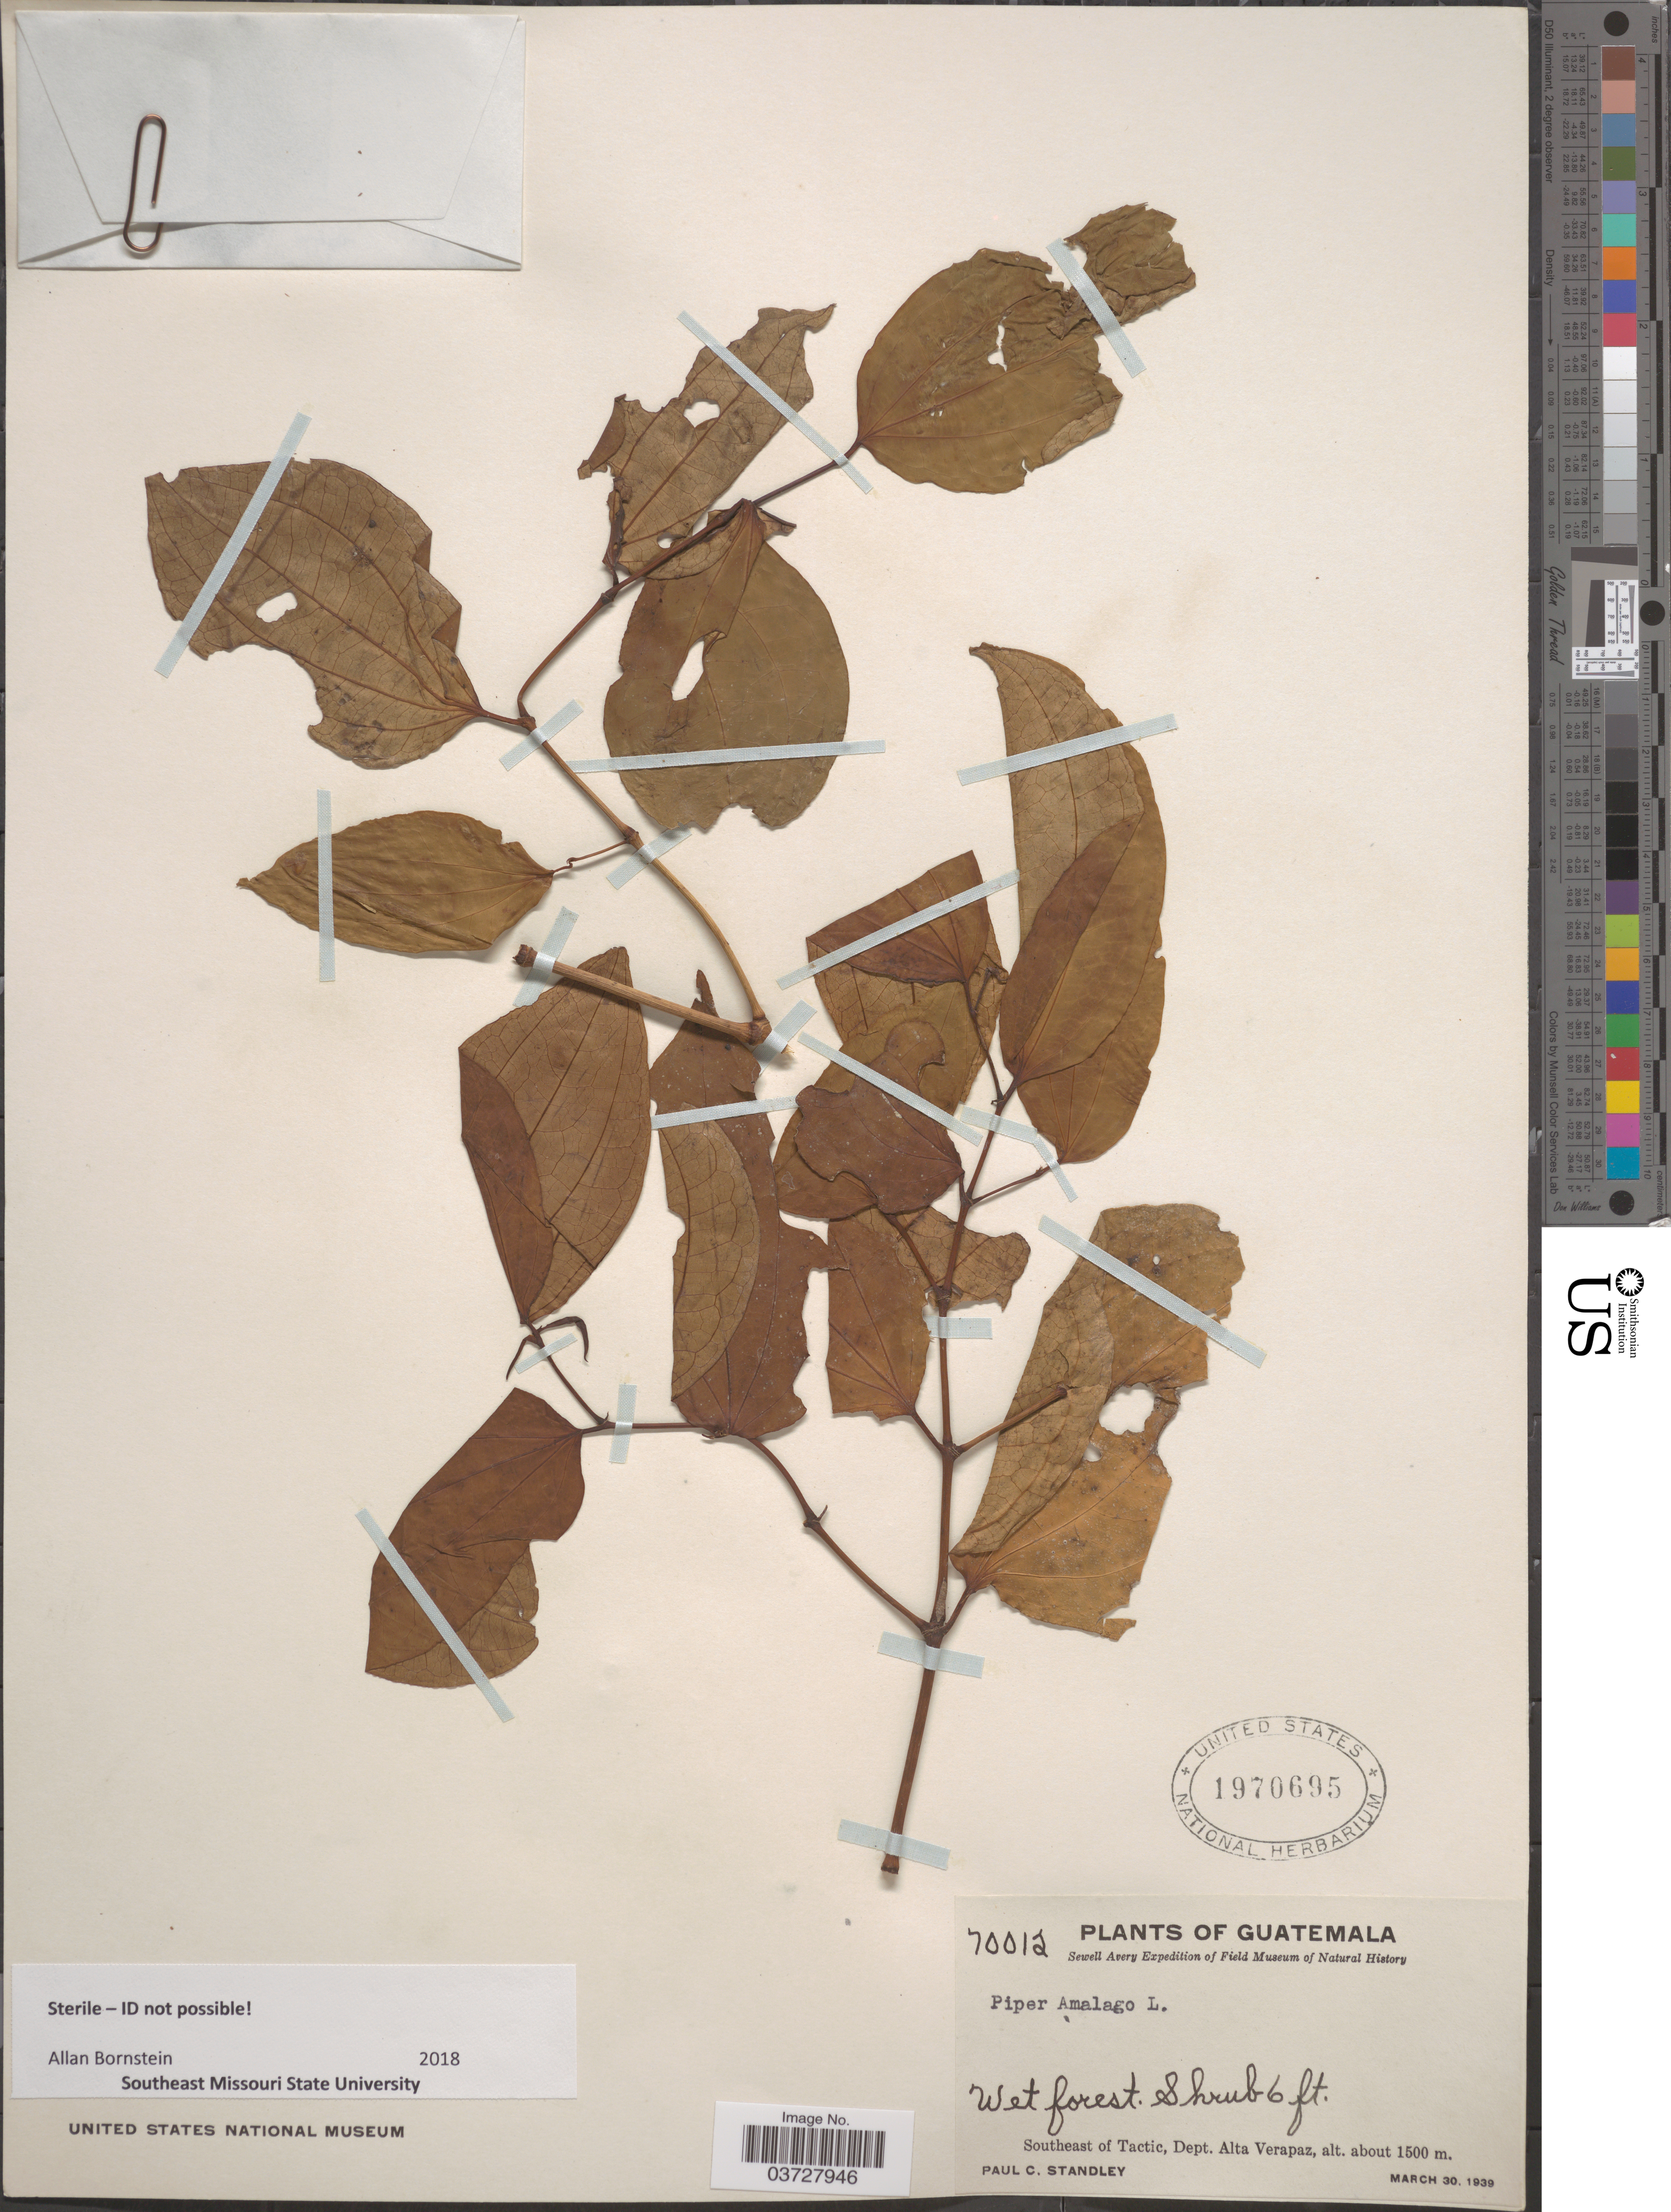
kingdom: Plantae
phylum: Tracheophyta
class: Magnoliopsida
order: Piperales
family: Piperaceae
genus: Piper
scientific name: Piper sp.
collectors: P. C. Standley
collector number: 70012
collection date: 1939-03-30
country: Guatemala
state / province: Alta Verapaz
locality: Southeast of Tactic, Dept. Alta Verapaz.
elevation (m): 1500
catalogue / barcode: US 1970695